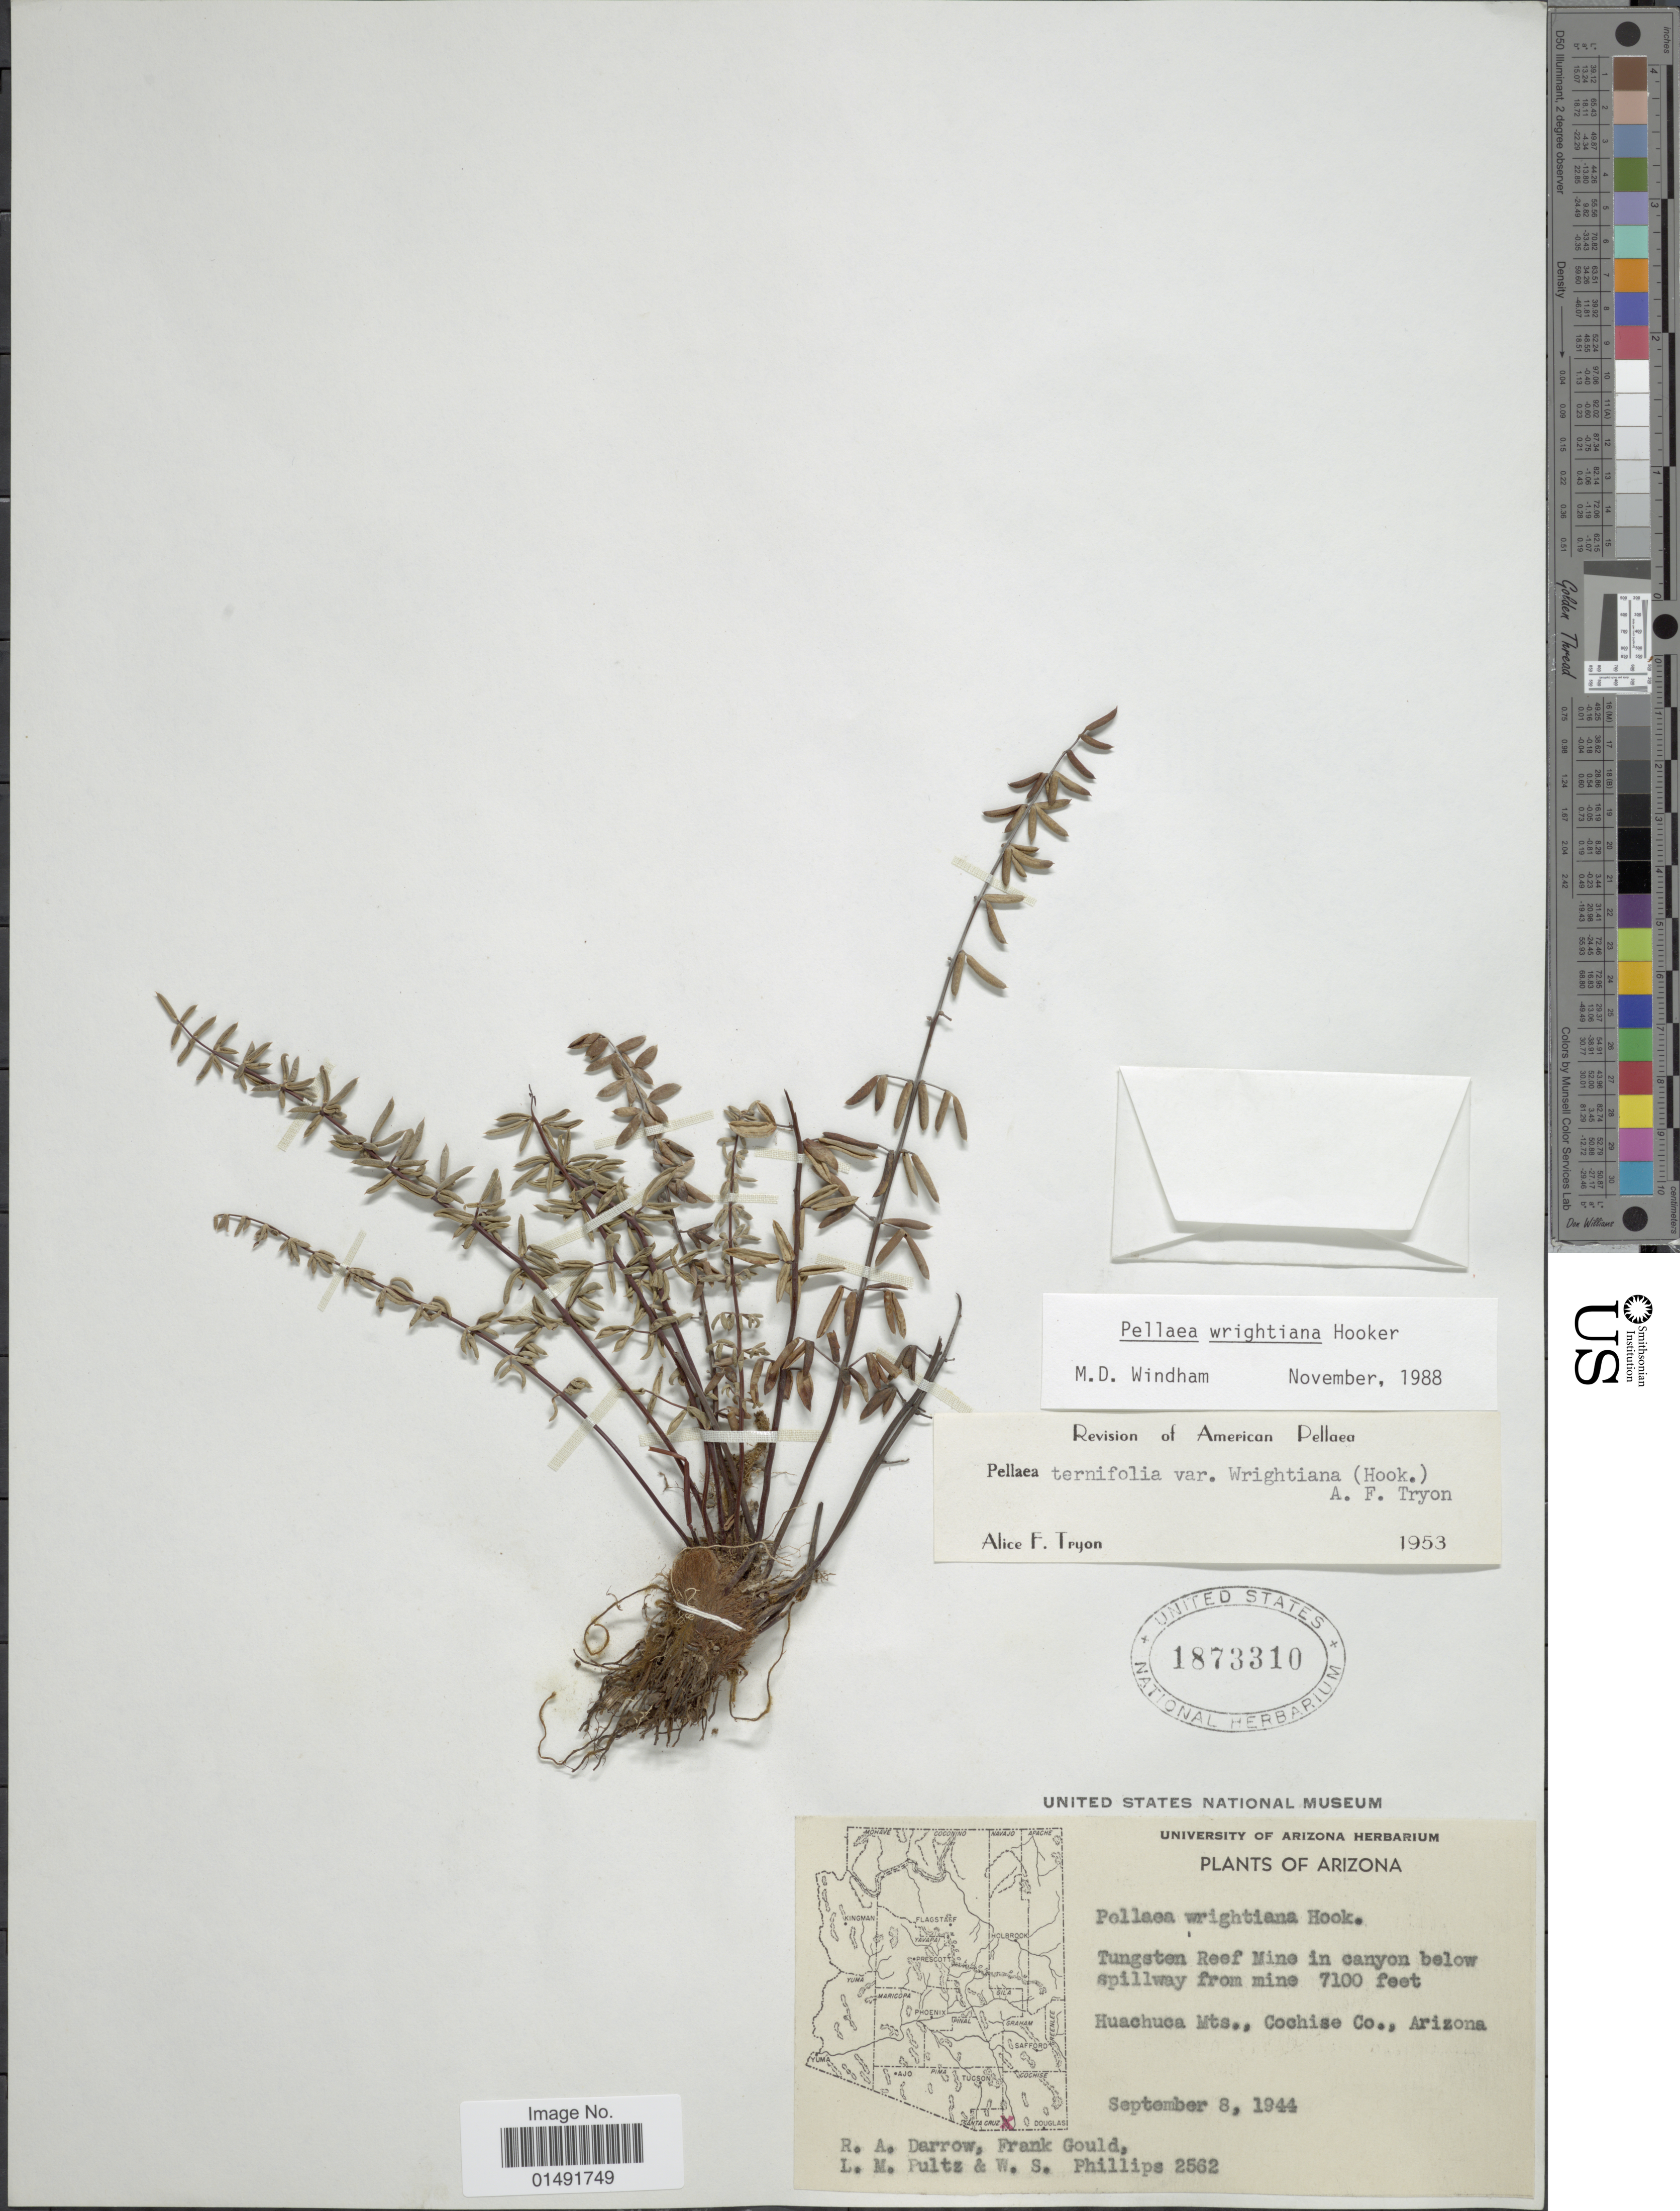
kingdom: Plantae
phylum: Tracheophyta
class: Polypodiopsida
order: Polypodiales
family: Pteridaceae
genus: Pellaea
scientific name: Pellaea wrightiana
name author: Hook.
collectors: R. A. Darrow, F. W. Gould, L. Pultz & W. S. Phillips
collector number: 2562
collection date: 1944-09-08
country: United States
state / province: Arizona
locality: Tungsten Reef Mine in canyon below spillway from mine, Huachuca Mts., Cochise Co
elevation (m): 2164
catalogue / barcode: US 1873310